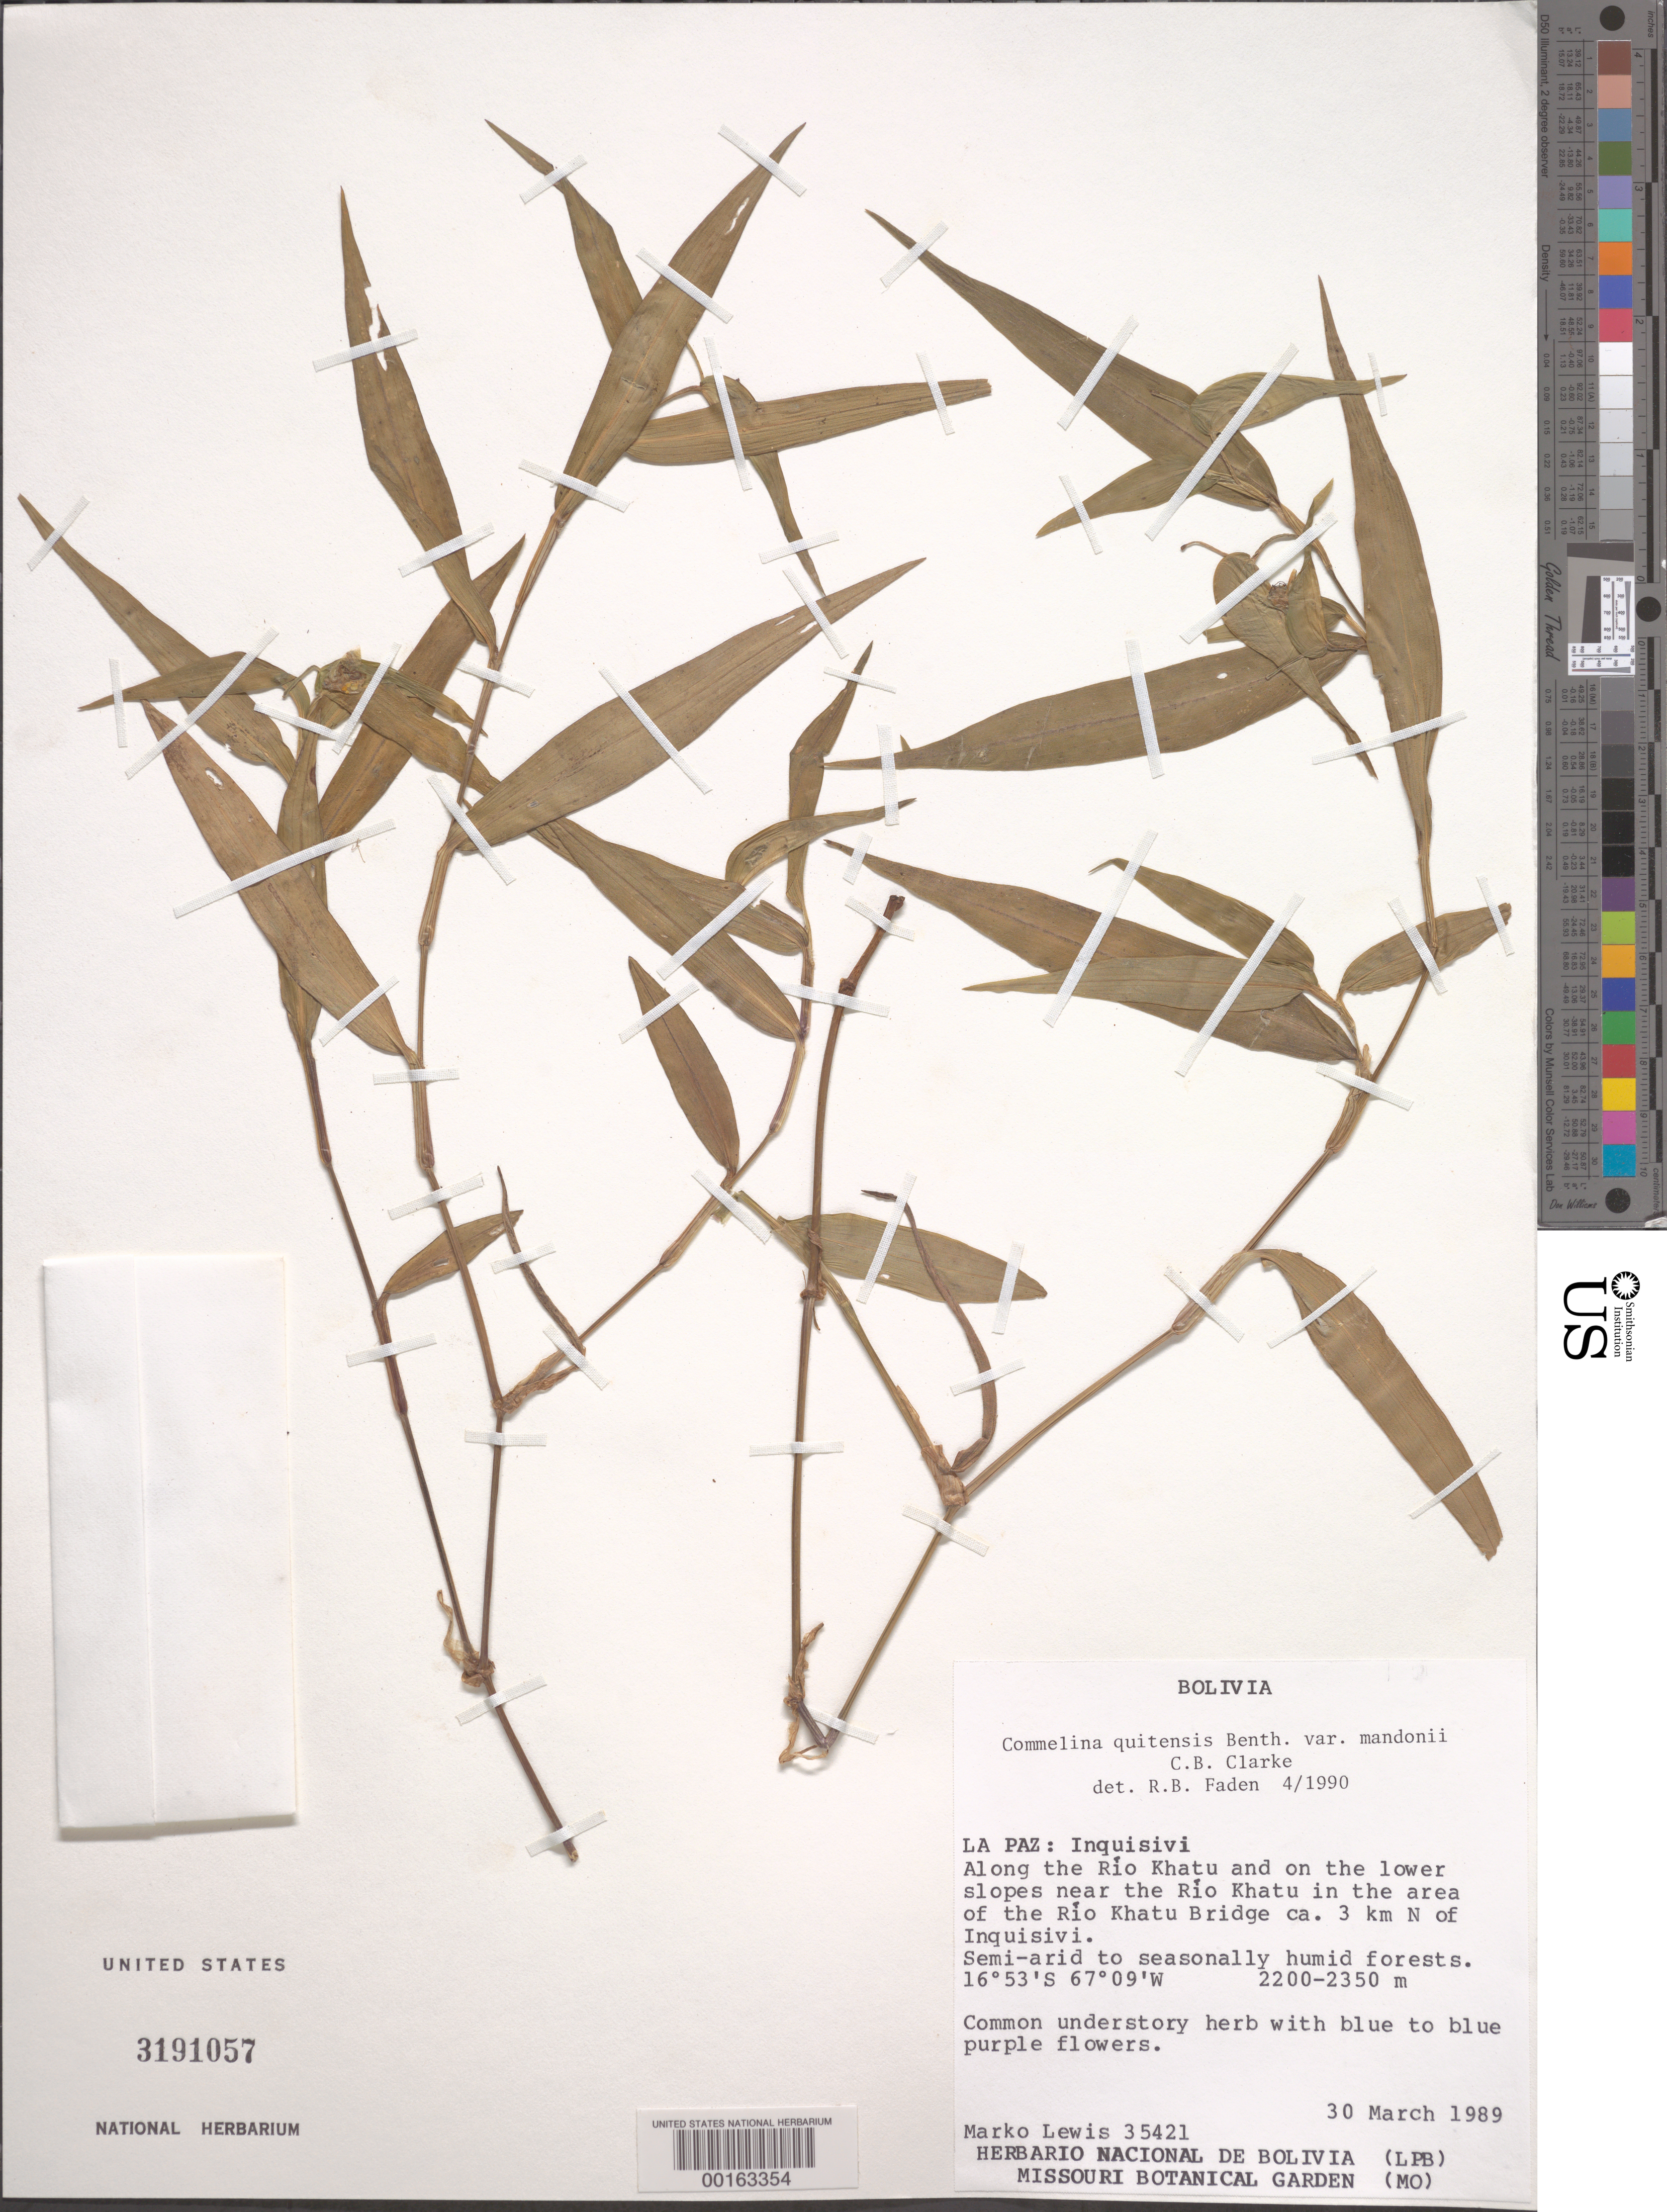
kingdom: Plantae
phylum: Tracheophyta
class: Liliopsida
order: Commelinales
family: Commelinaceae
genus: Commelina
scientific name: Commelina quitensis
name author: Benth.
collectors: M. E. Lewis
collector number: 35421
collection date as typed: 30 Mar 1989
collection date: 1989-03-30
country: Bolivia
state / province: La Paz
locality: Inquisivi, along the Rio Khatu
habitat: Lower slopes near river, semi arid to seasonally humid forests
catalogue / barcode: US 3191057